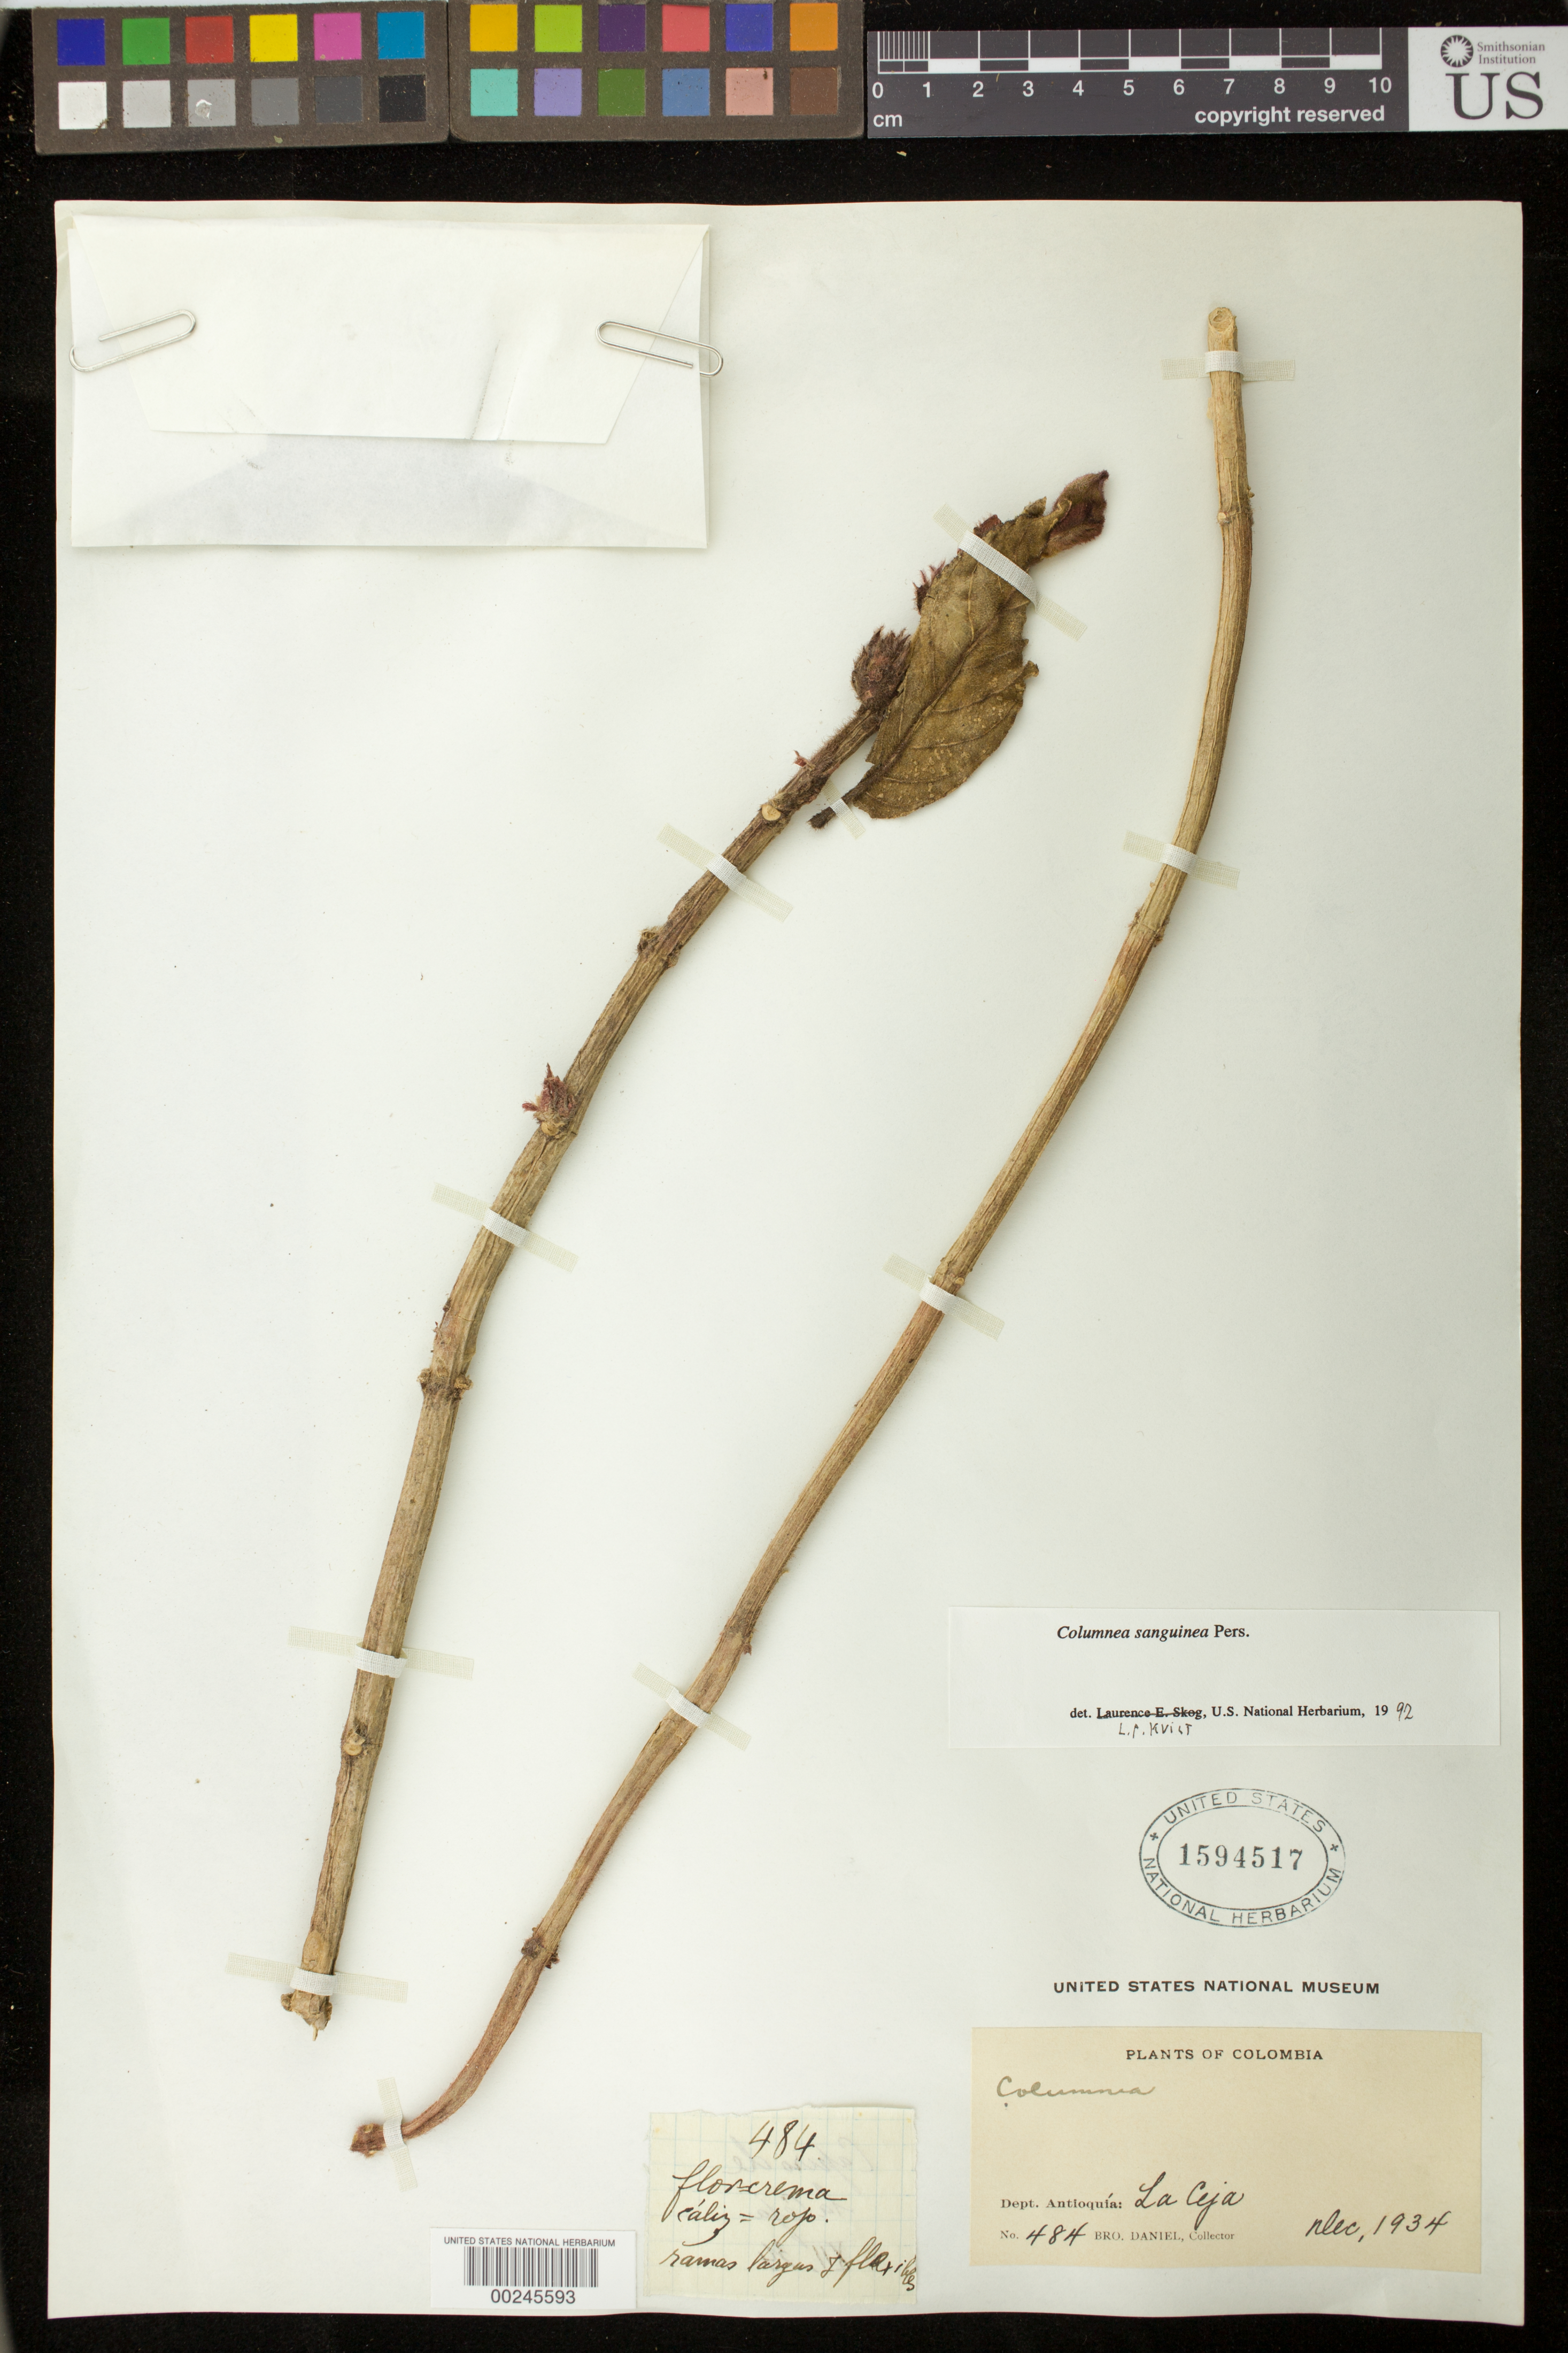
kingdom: Plantae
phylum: Tracheophyta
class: Magnoliopsida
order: Lamiales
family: Gesneriaceae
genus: Columnea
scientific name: Columnea sanguinea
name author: (Pers.) Hanst.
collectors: Bro. Daniel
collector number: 484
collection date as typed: Dec 1934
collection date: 1934-12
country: Colombia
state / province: Antioquia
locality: La Ceja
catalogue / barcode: US 1594517